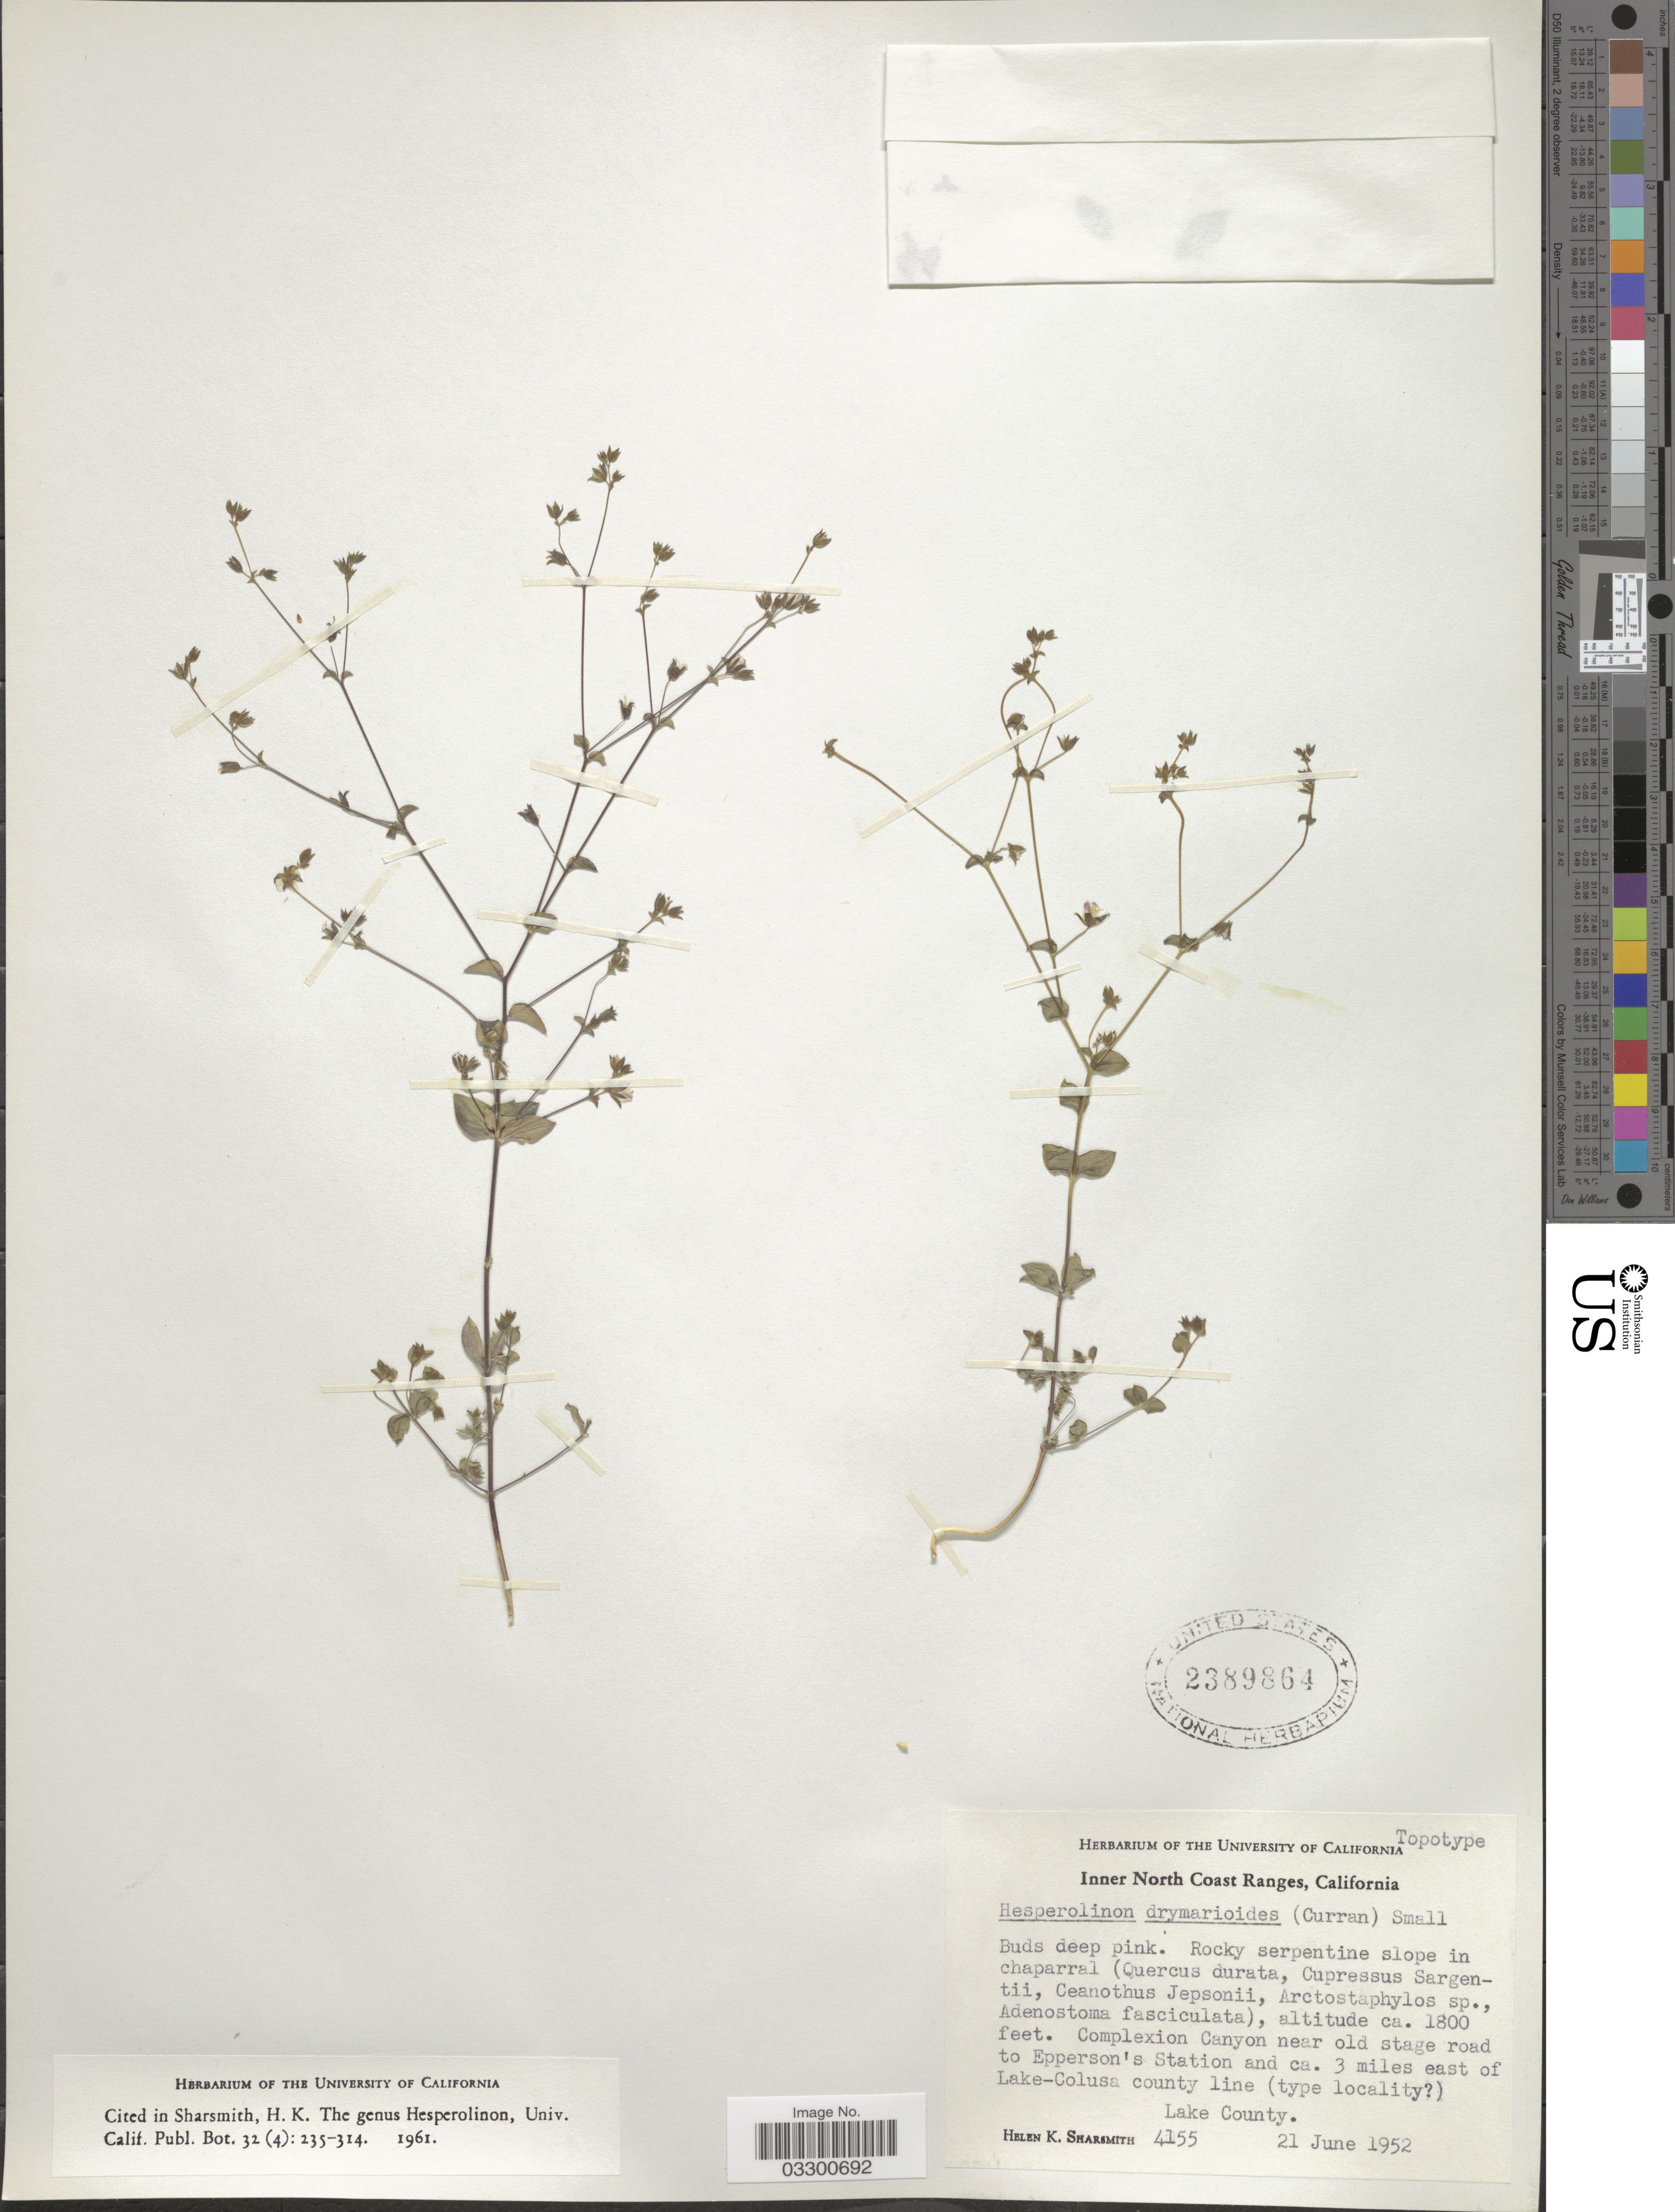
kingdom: Plantae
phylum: Tracheophyta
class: Magnoliopsida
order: Malpighiales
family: Linaceae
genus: Linum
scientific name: Linum drymarioides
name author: Curran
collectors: H. Sharsmith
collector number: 4155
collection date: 1952-06-21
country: United States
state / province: California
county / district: Lake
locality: Inner North Coast Ranges. Complexion Canyon near old stage road to Epperson's Station and ca. 3 miles east of Lake-Colusa county line. Lake County.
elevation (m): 549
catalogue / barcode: US 2389864